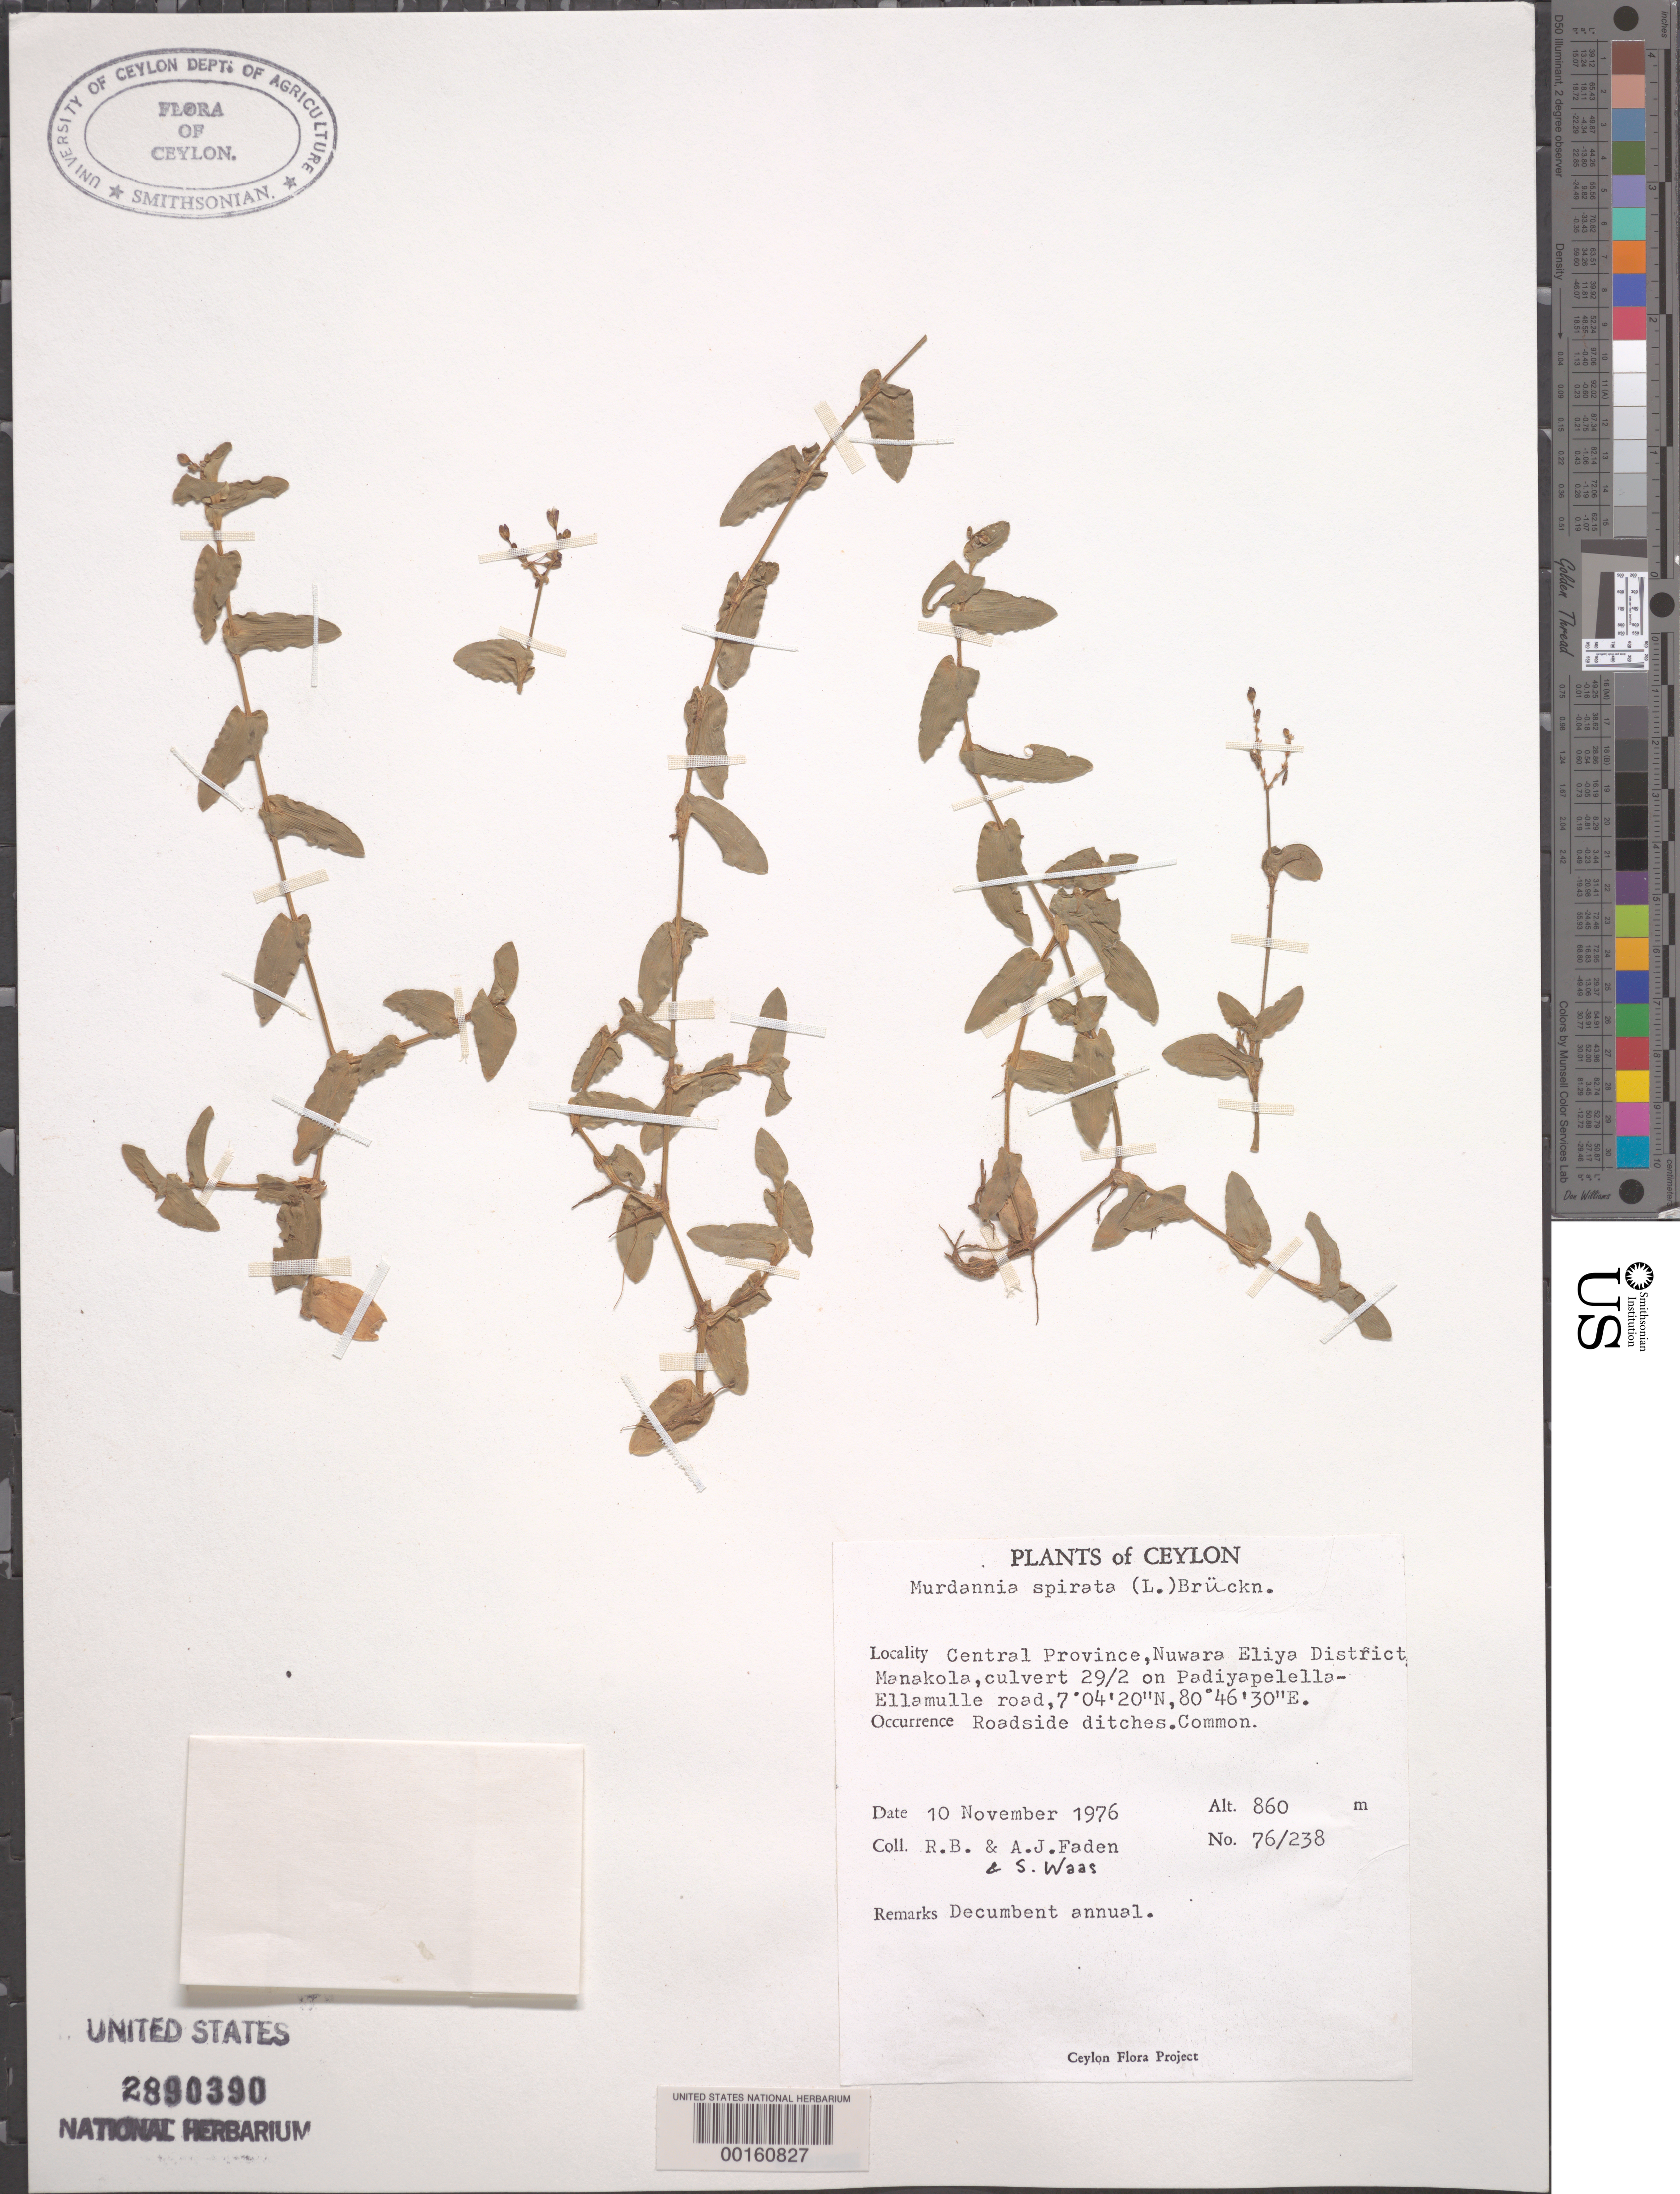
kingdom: Plantae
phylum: Tracheophyta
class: Liliopsida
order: Commelinales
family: Commelinaceae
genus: Murdannia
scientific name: Murdannia spirata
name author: (L.) G. Brückn.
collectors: R. B. Faden & A. J. Faden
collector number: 76/238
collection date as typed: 10 Nov 1976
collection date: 1976-11-10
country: Sri Lanka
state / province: Central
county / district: Nuwara Eliya Dist.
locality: Manakola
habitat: Roadside ditches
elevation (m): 860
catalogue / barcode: US 2890390